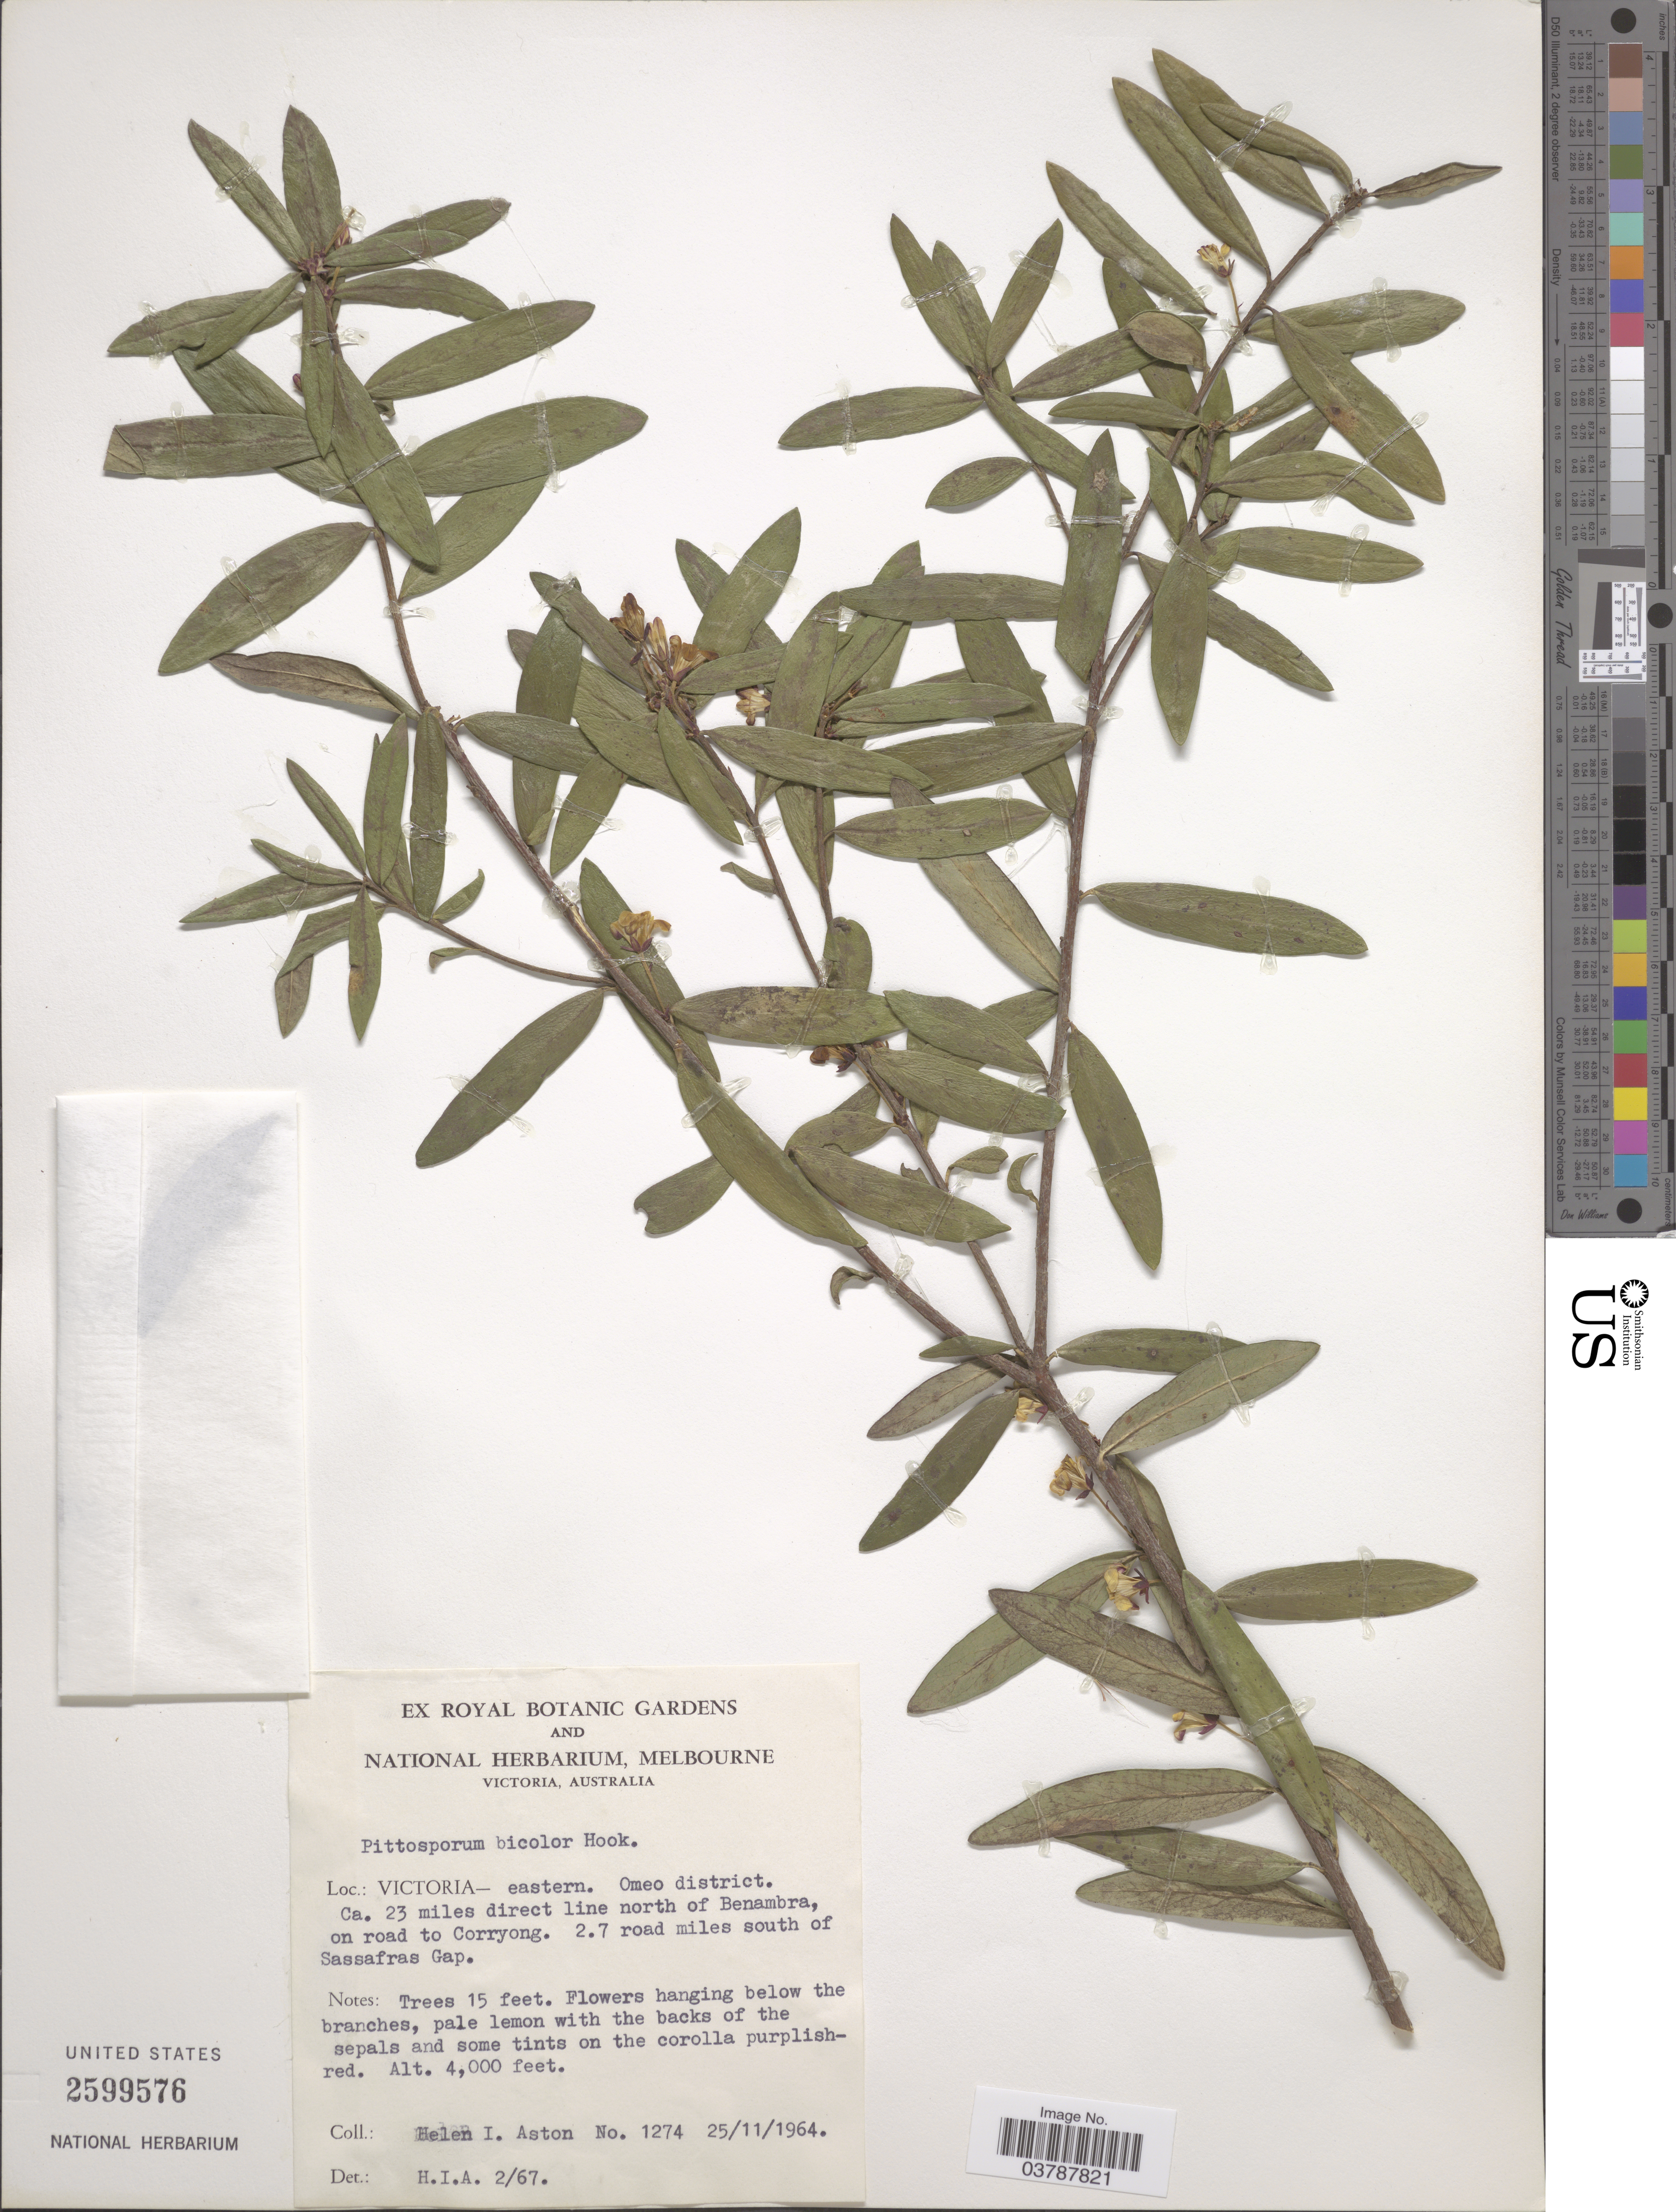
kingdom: Plantae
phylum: Tracheophyta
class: Magnoliopsida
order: Apiales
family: Pittosporaceae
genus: Pittosporum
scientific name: Pittosporum bicolor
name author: Hook.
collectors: H. I. Aston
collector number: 1274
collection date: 1964-11-25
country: Australia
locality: Victoria: eastern. Omeo district. Ca. 23 miles direct line north of Benambra, on road to Corryong. 2.7 road miles south of Sassafras Gap.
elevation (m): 1219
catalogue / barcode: US 2599576